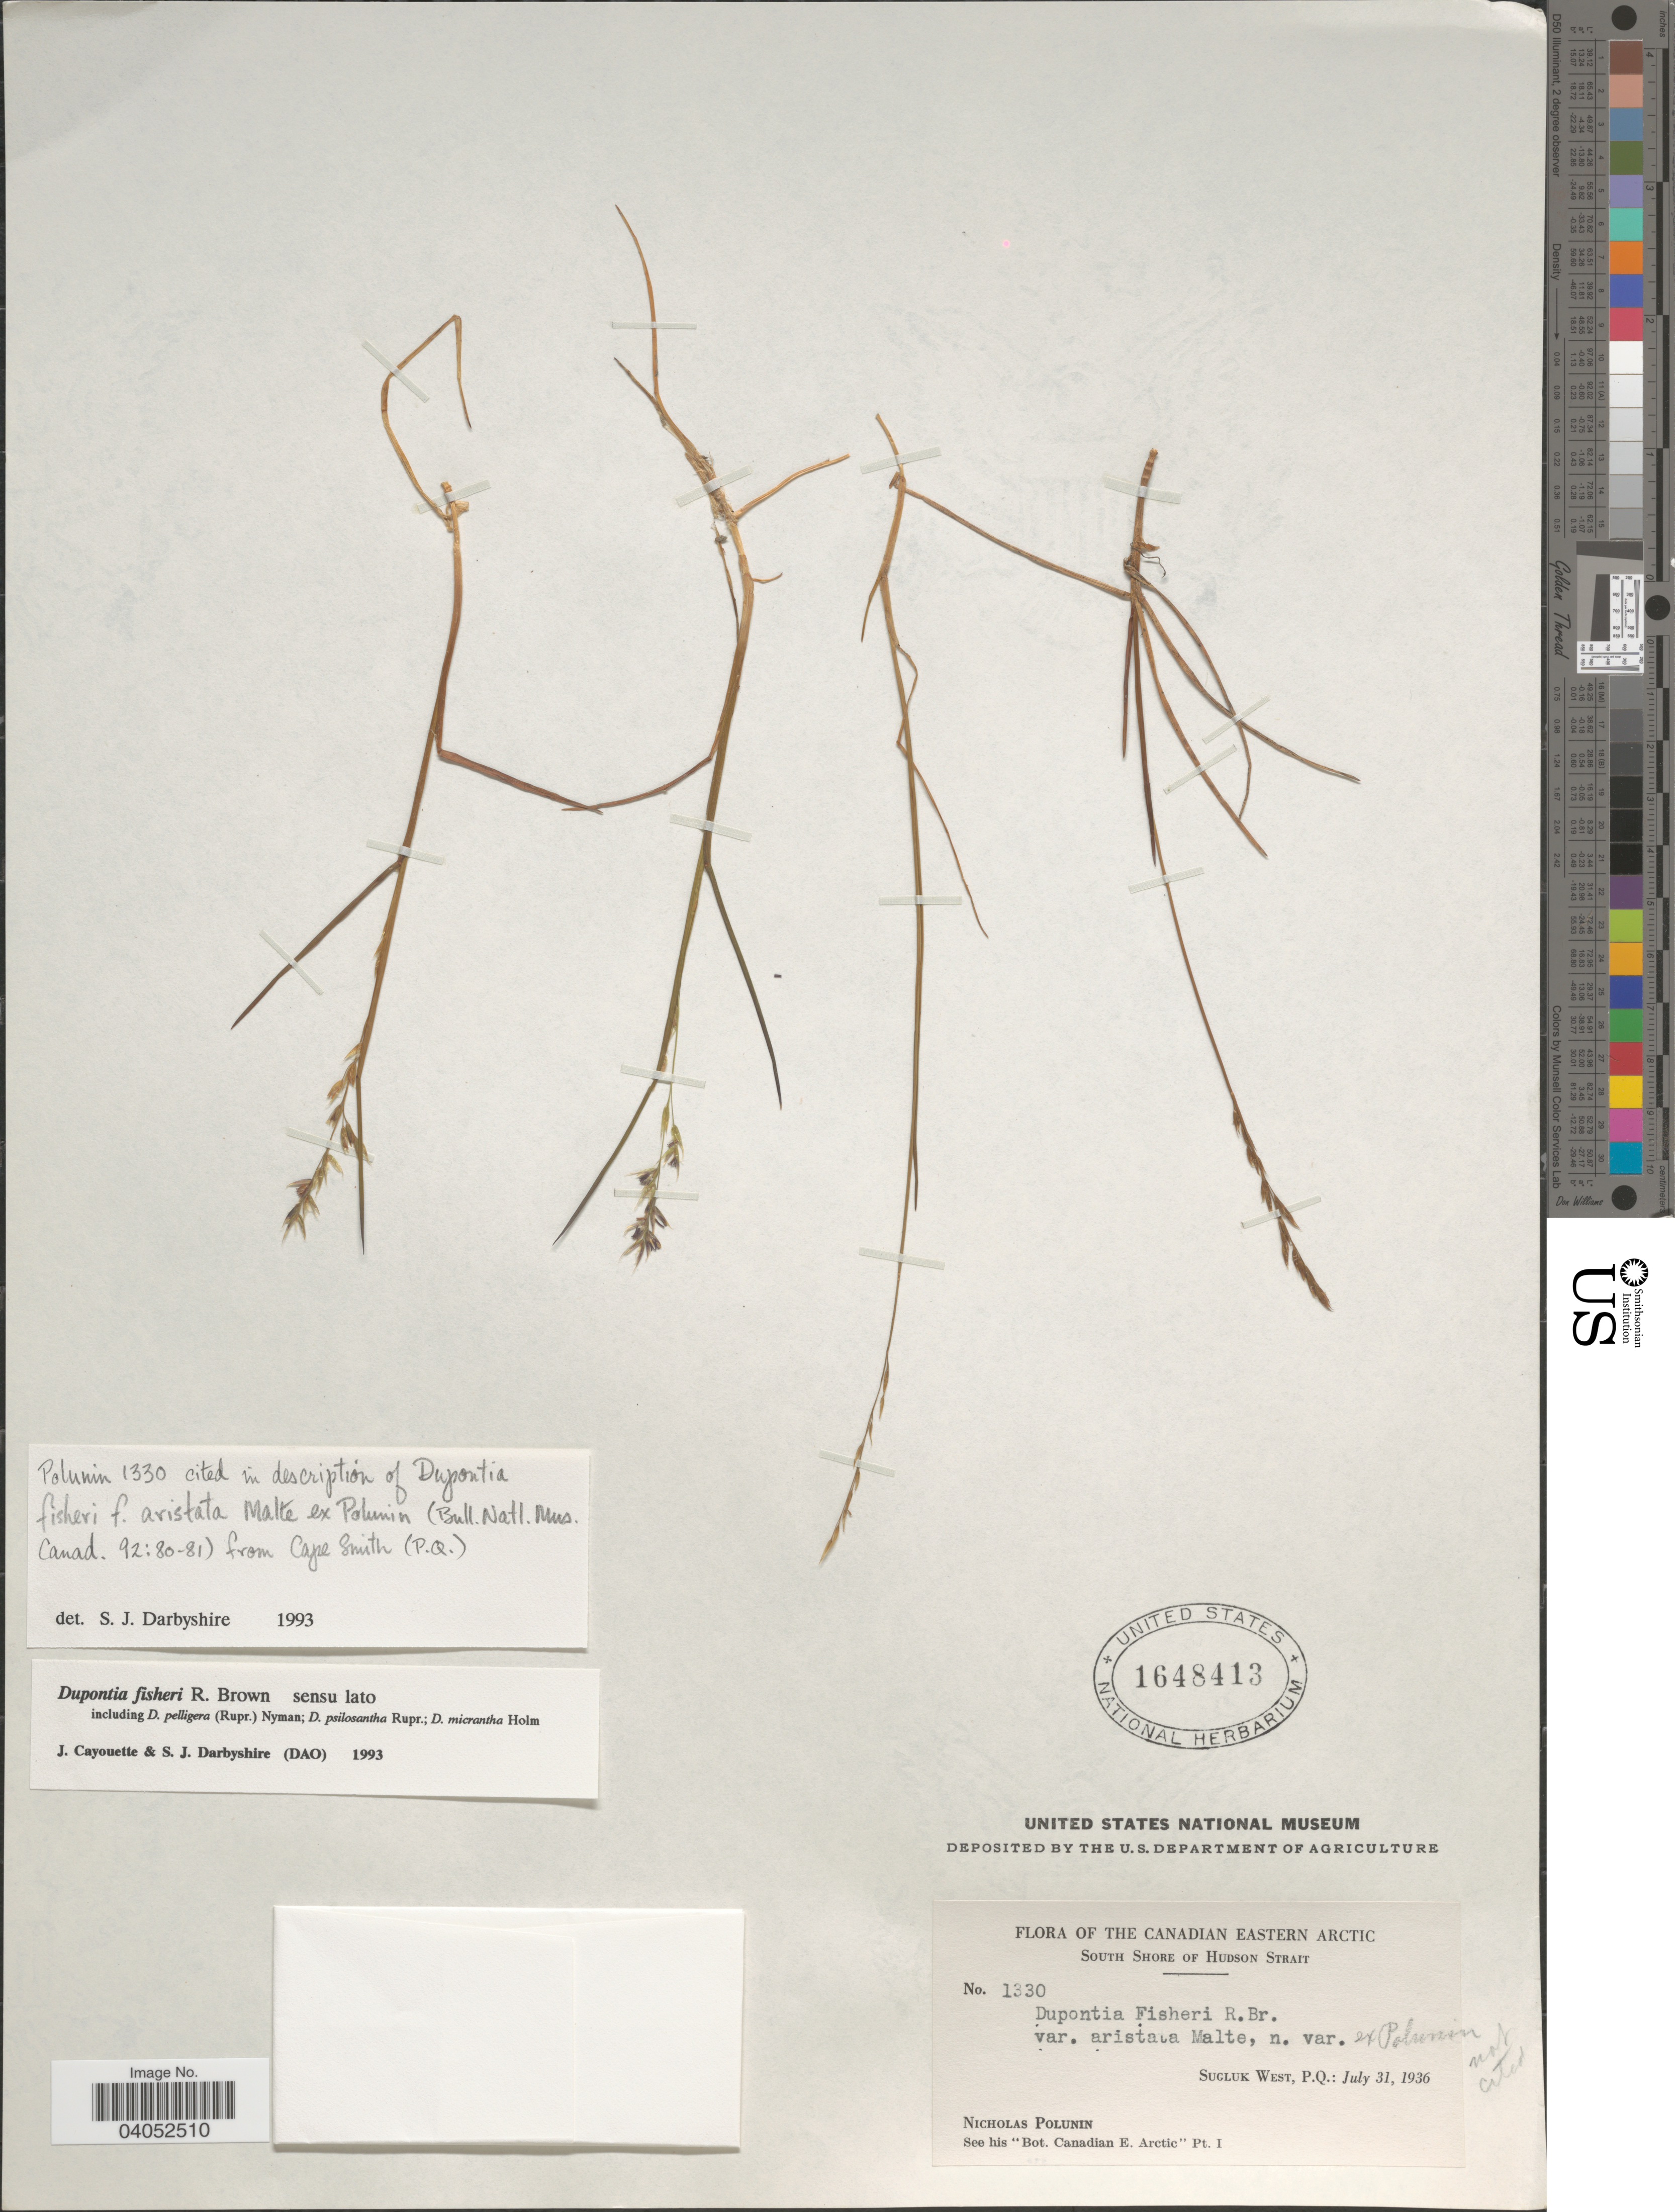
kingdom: Plantae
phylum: Tracheophyta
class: Liliopsida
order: Poales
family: Poaceae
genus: Dupontia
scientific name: Dupontia micrantha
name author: Holm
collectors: N. V. Polunin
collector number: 1330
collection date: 1936-07-31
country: Canada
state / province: Quebec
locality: The Canadian Eastern Arctic. South Shore of Hudson Strait. Sugluk West, P.Q.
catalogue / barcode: US 1648413